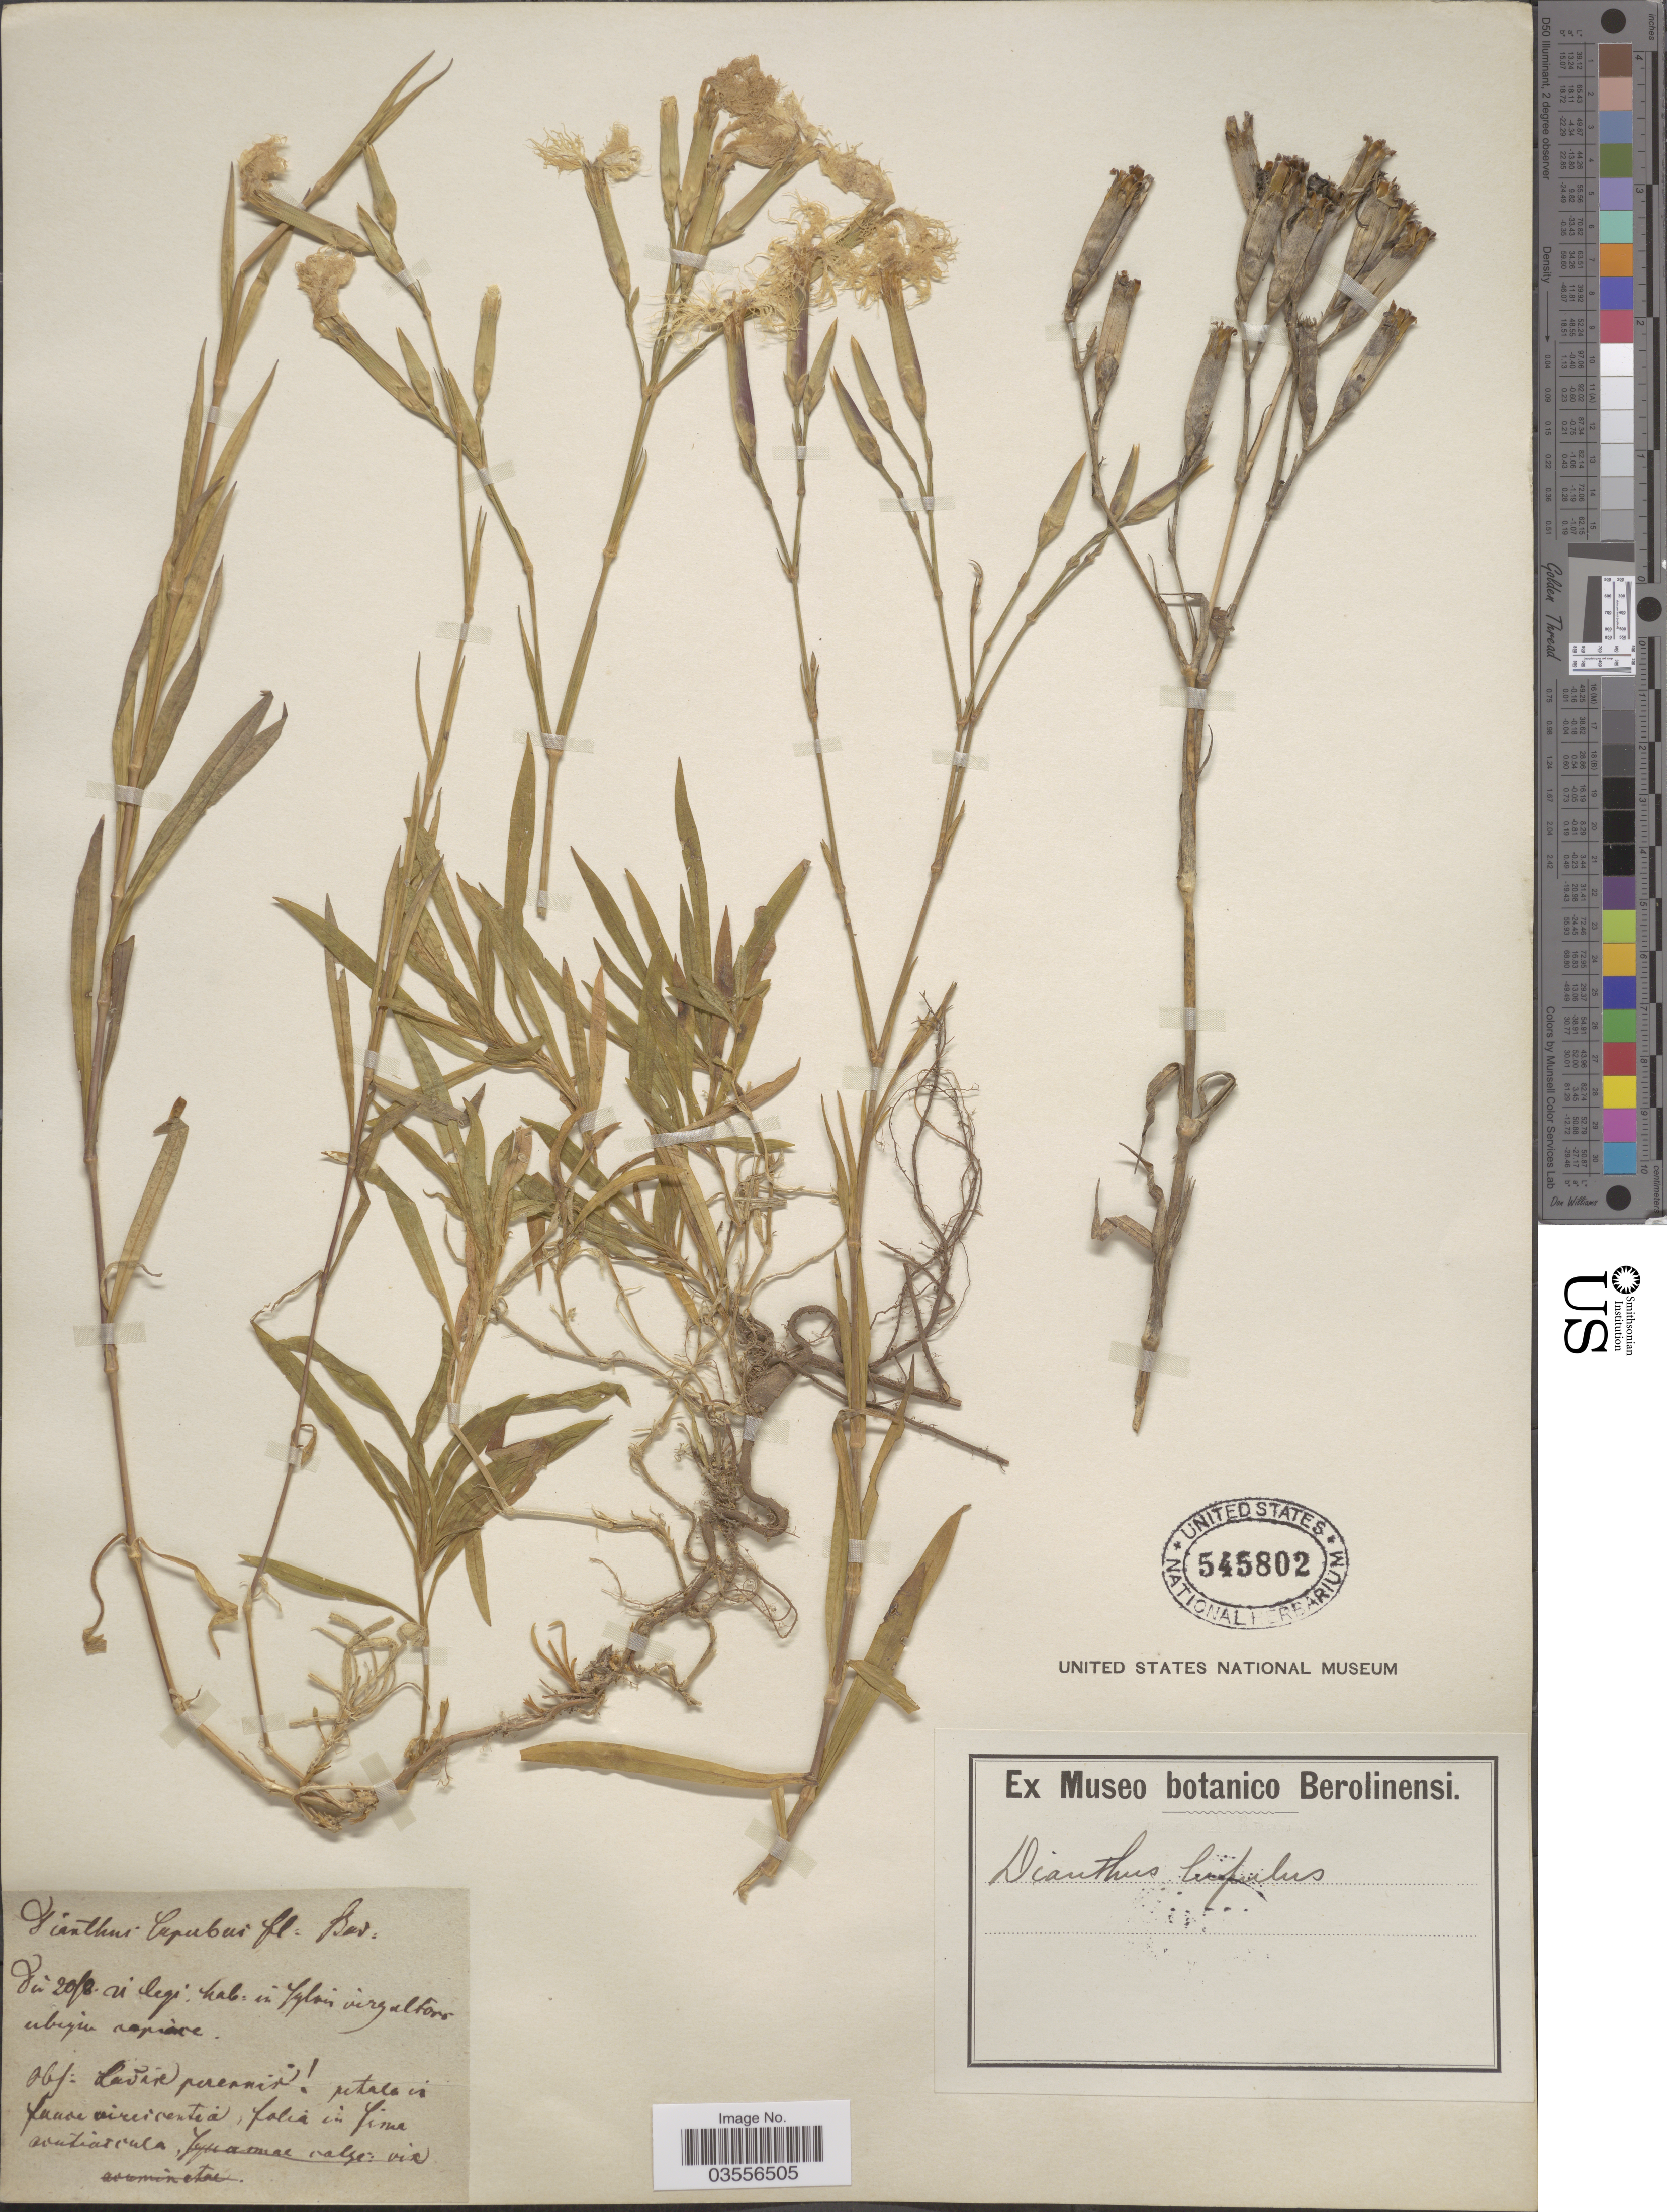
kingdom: Plantae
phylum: Tracheophyta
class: Magnoliopsida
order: Caryophyllales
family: Caryophyllaceae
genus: Dianthus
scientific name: Dianthus hispidus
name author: (Boiss. & Balansa) Fassou et al.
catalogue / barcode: US 545802